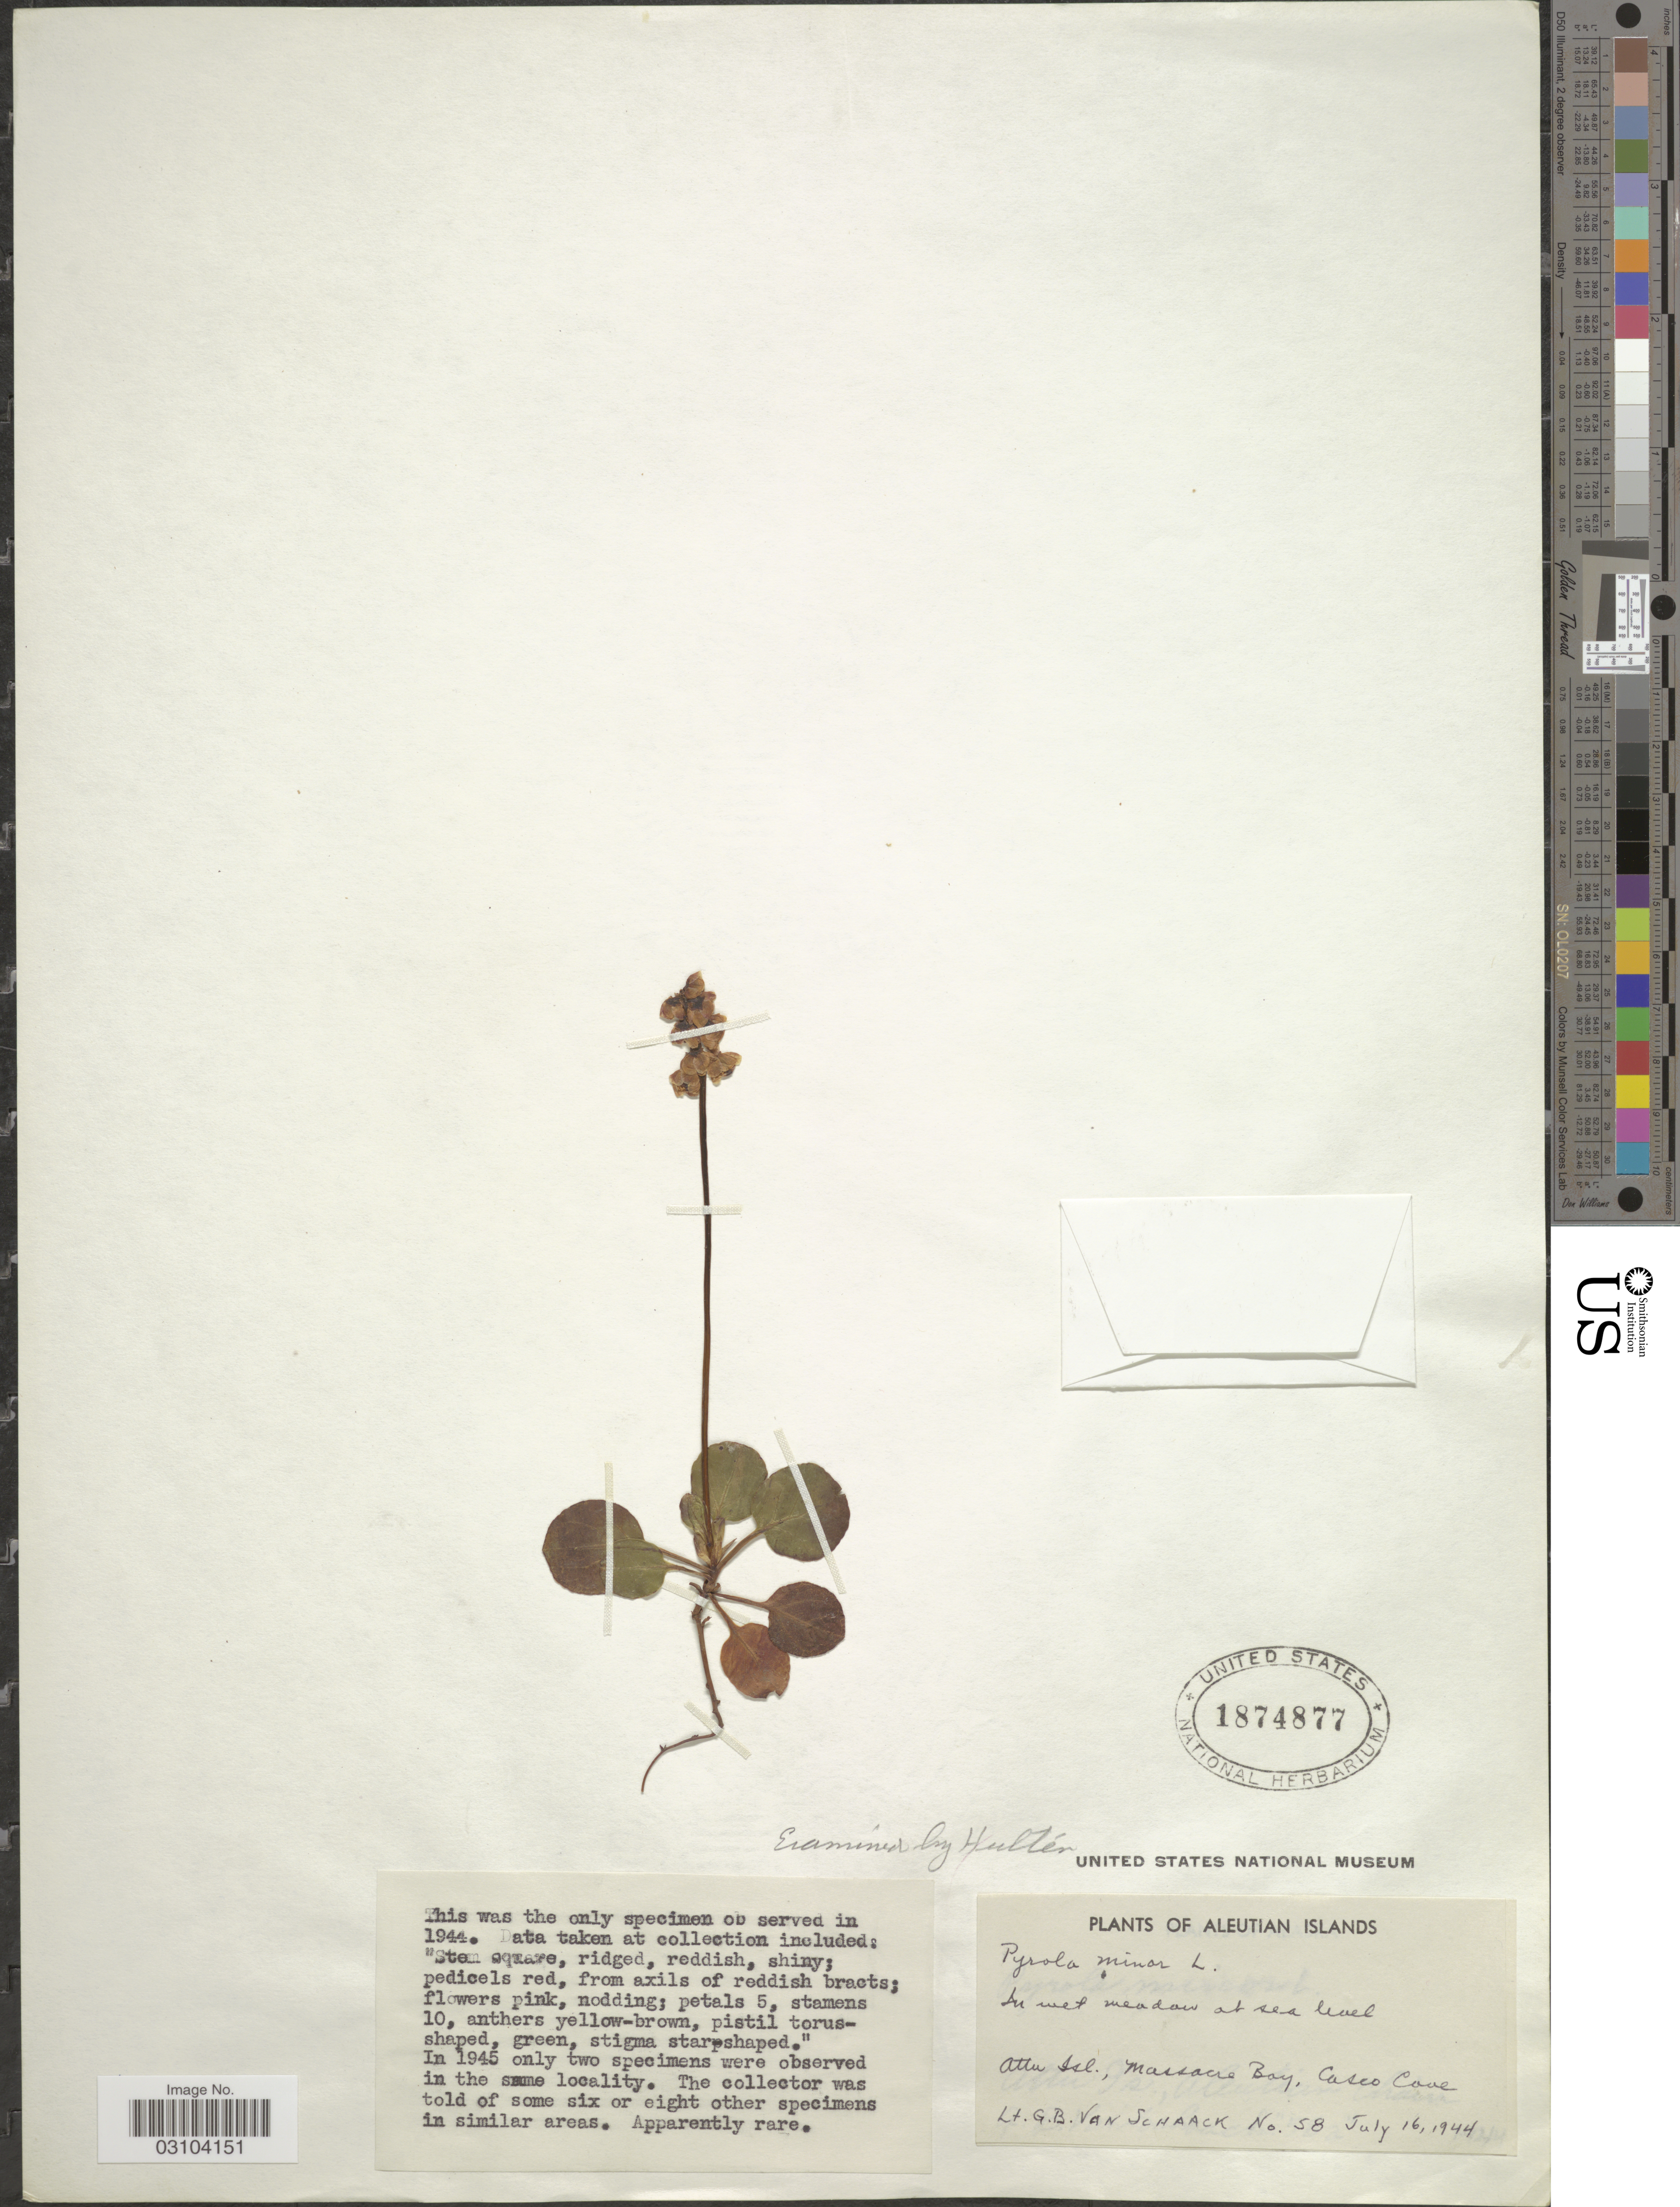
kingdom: Plantae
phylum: Tracheophyta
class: Magnoliopsida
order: Ericales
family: Ericaceae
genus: Pyrola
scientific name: Pyrola minor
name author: L.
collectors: G. Van Schaack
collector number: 58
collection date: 1944-07-16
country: United States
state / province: Alaska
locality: Aleutian Islands. Attu Isl., Massacre Bay, Casco Coe.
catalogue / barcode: US 1874877